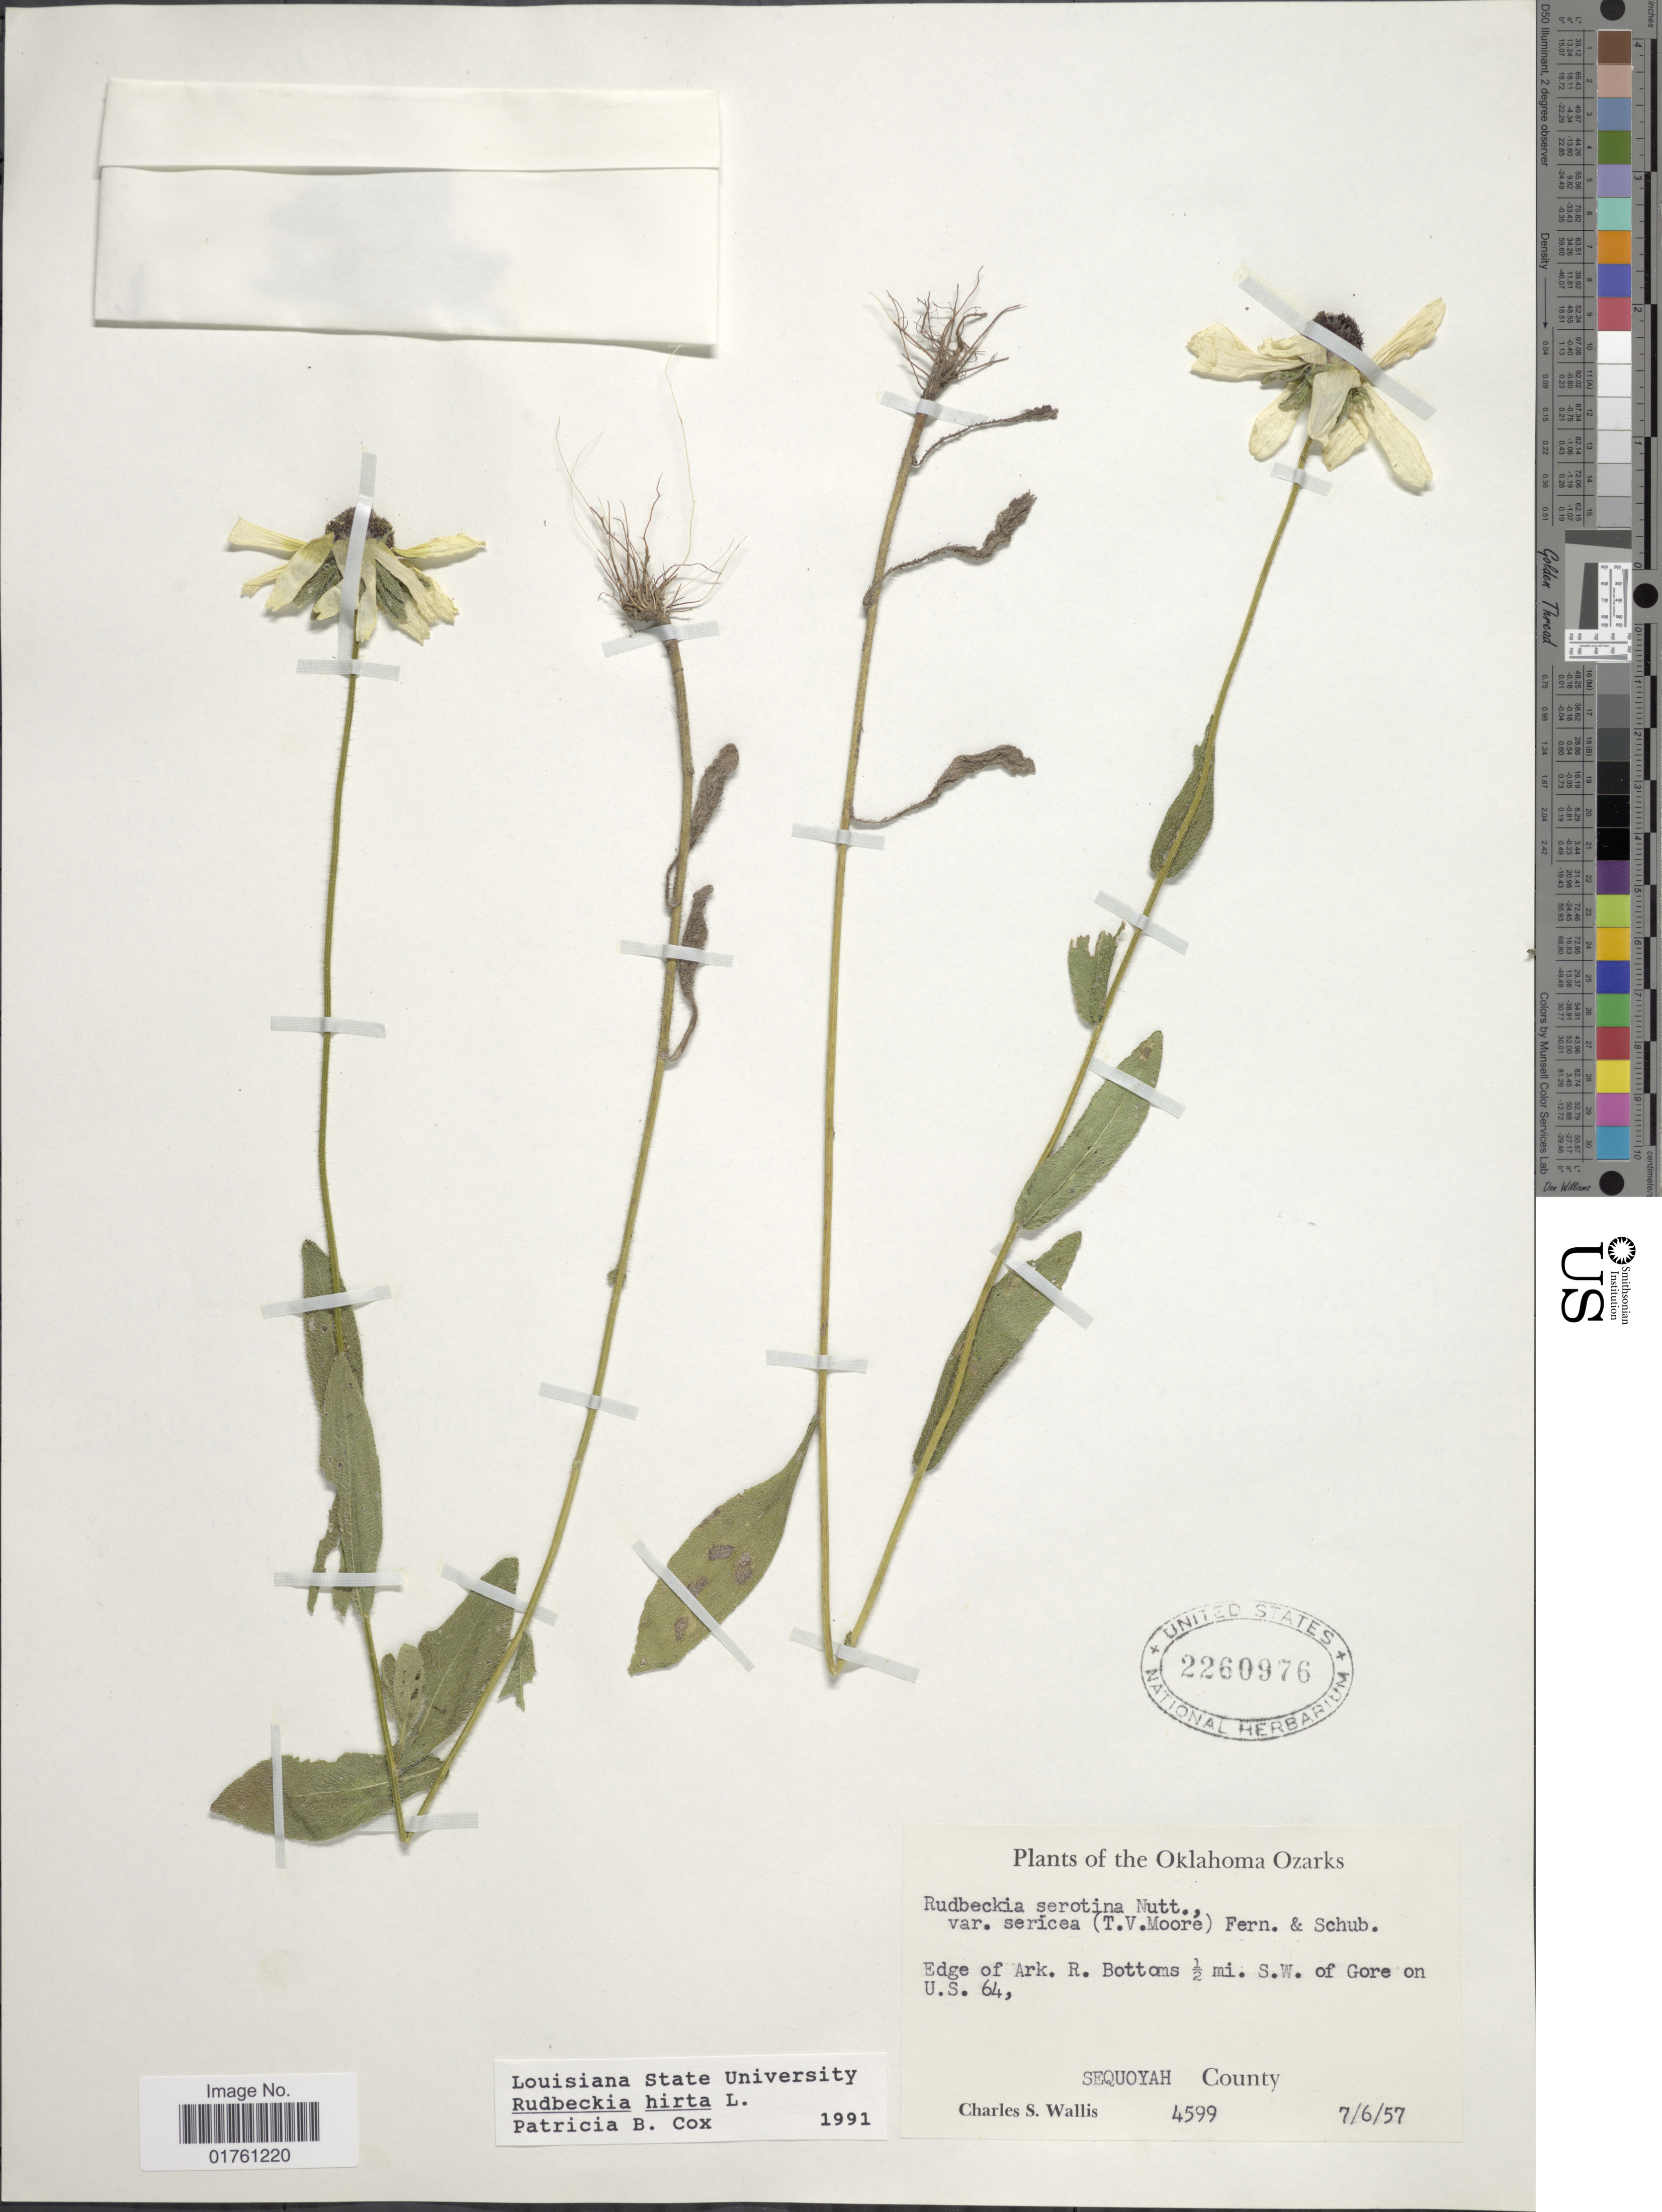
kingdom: Plantae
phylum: Tracheophyta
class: Magnoliopsida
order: Asterales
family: Asteraceae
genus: Rudbeckia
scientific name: Rudbeckia hirta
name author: L.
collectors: C. S. Wallis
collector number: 4599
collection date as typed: Transcribed d/m/y: 7/6/57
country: United States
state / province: Oklahoma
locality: The Oklahoma Ozarks, Edge of Ark R Bottoms ½ mi S.W. of Gore on U.S. 64, Sequoyah County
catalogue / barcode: US 2260976